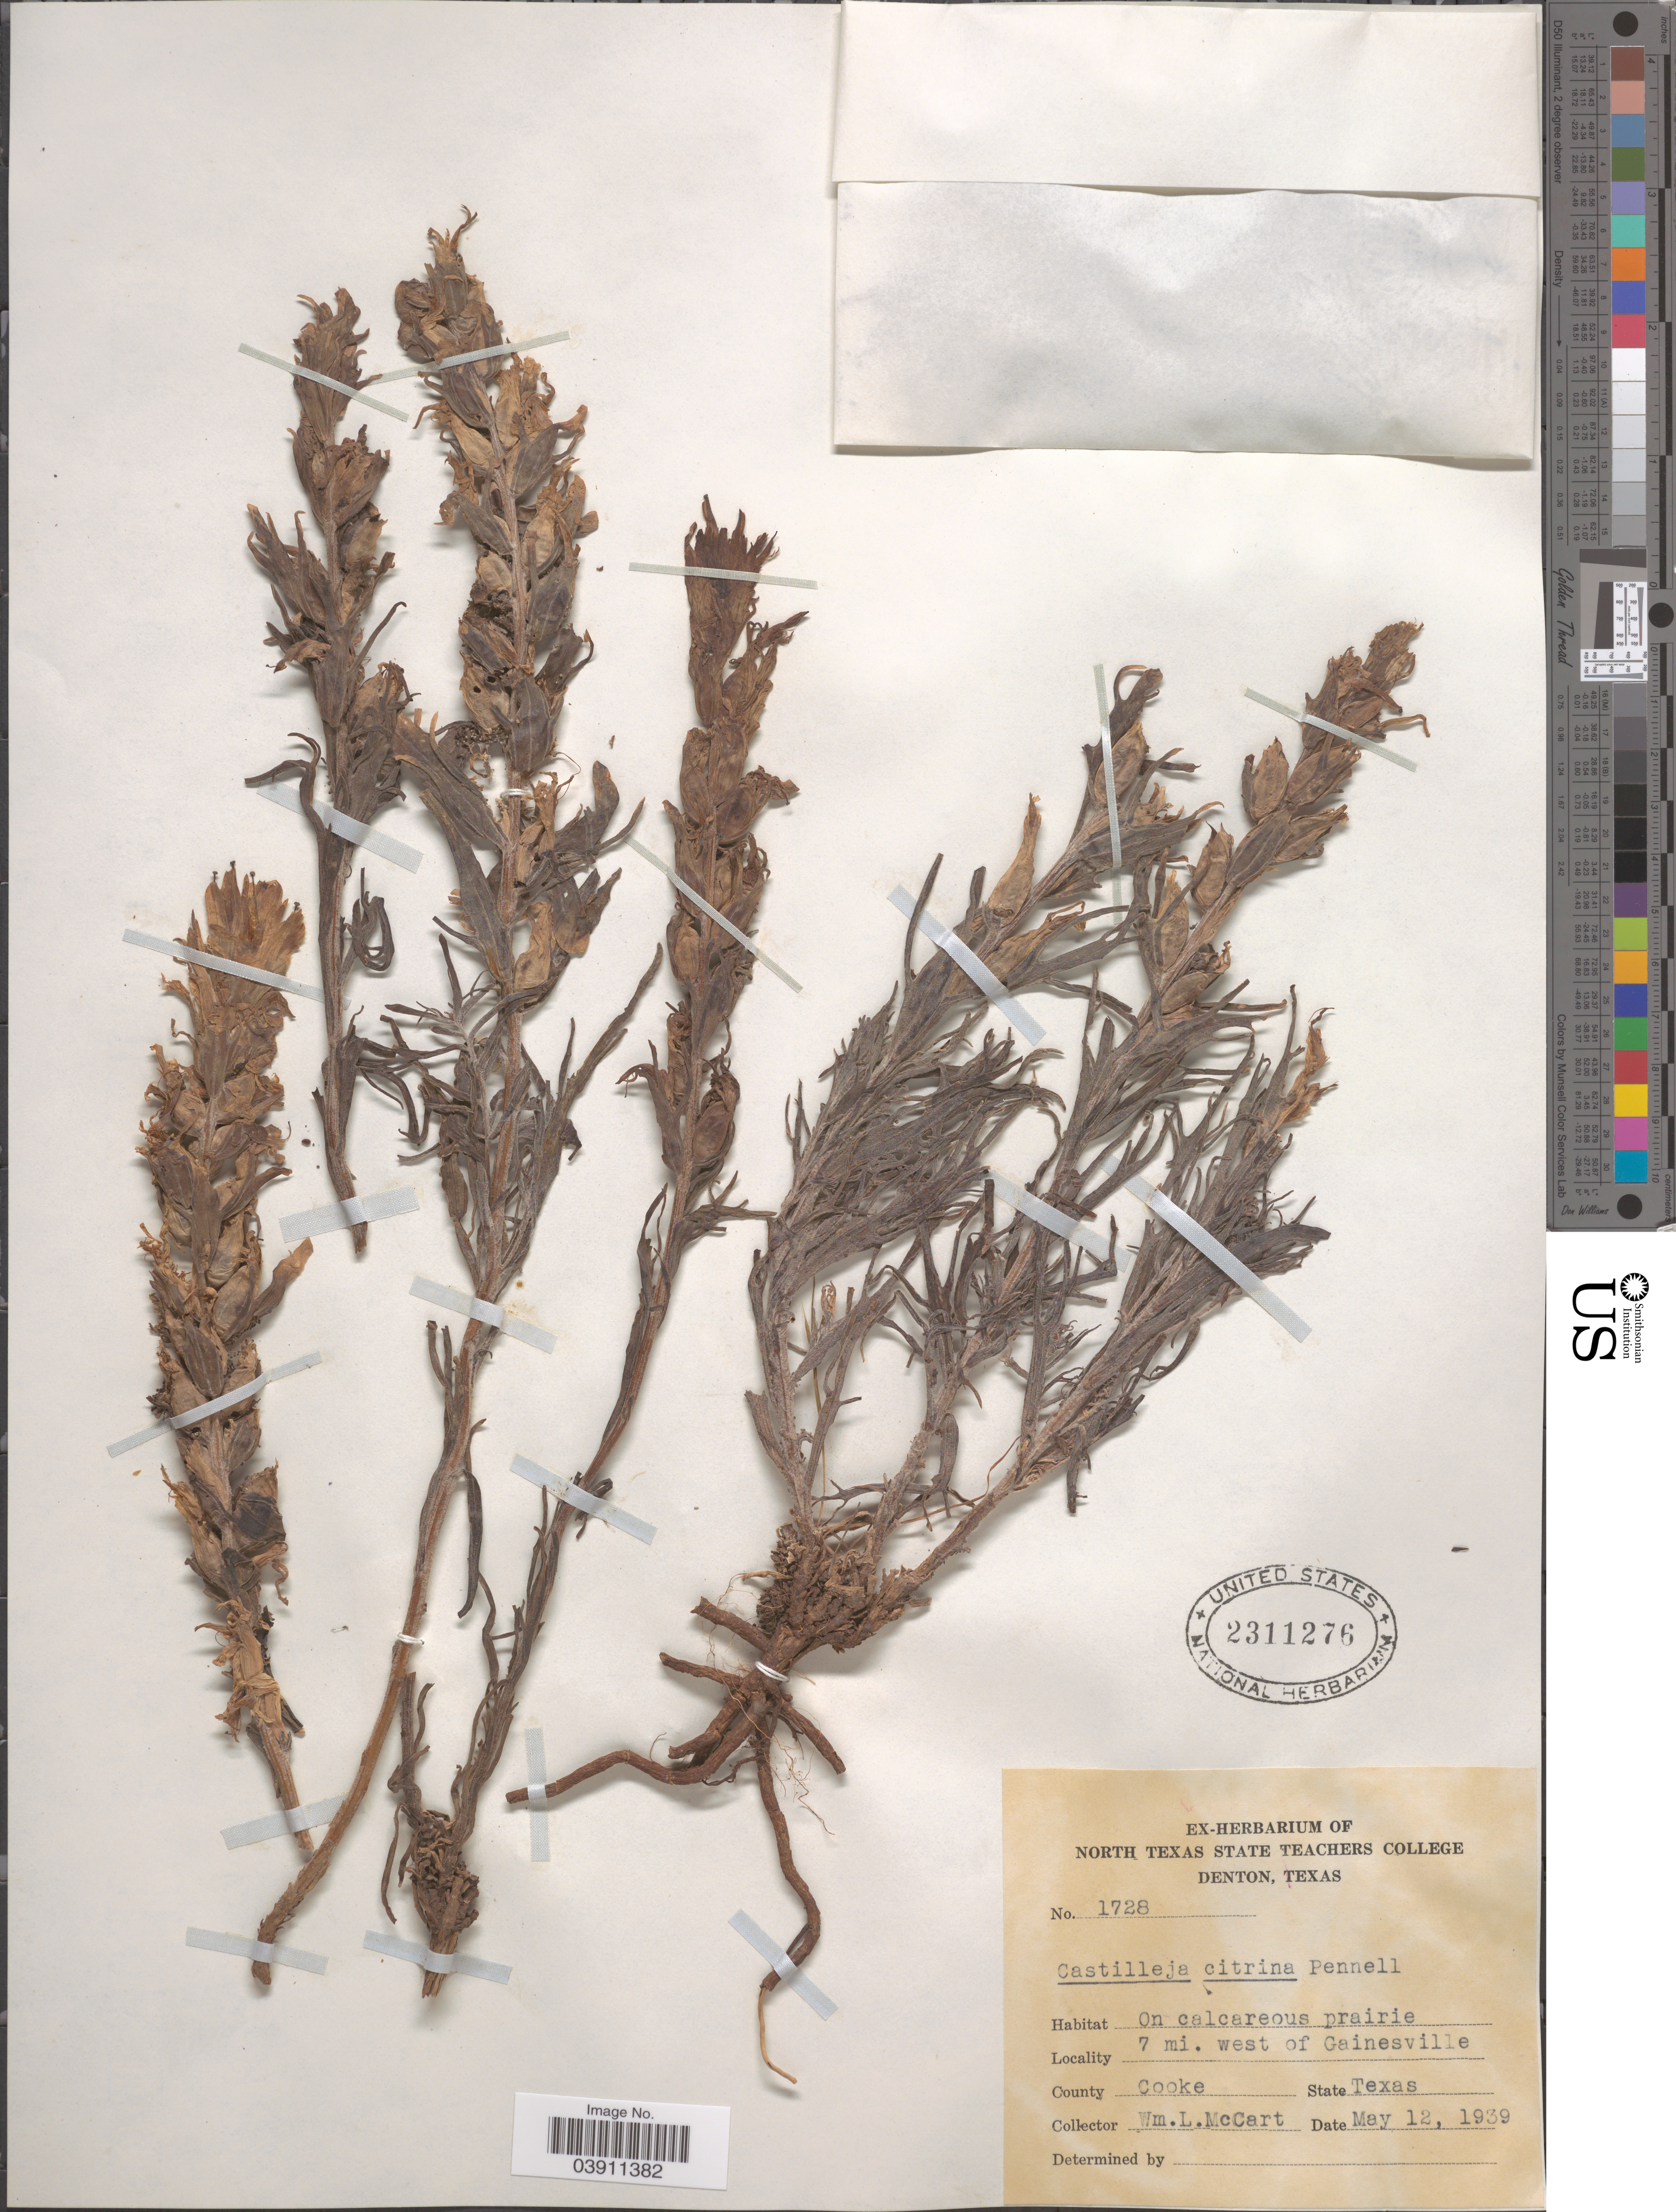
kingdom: Plantae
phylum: Tracheophyta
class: Magnoliopsida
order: Lamiales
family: Orobanchaceae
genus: Castilleja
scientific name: Castilleja citrina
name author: Pennell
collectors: W. McCart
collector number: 1728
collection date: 1939-05-12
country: United States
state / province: Texas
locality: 7 mi. west of Gainesville. County Cooke.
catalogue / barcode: US 2311276